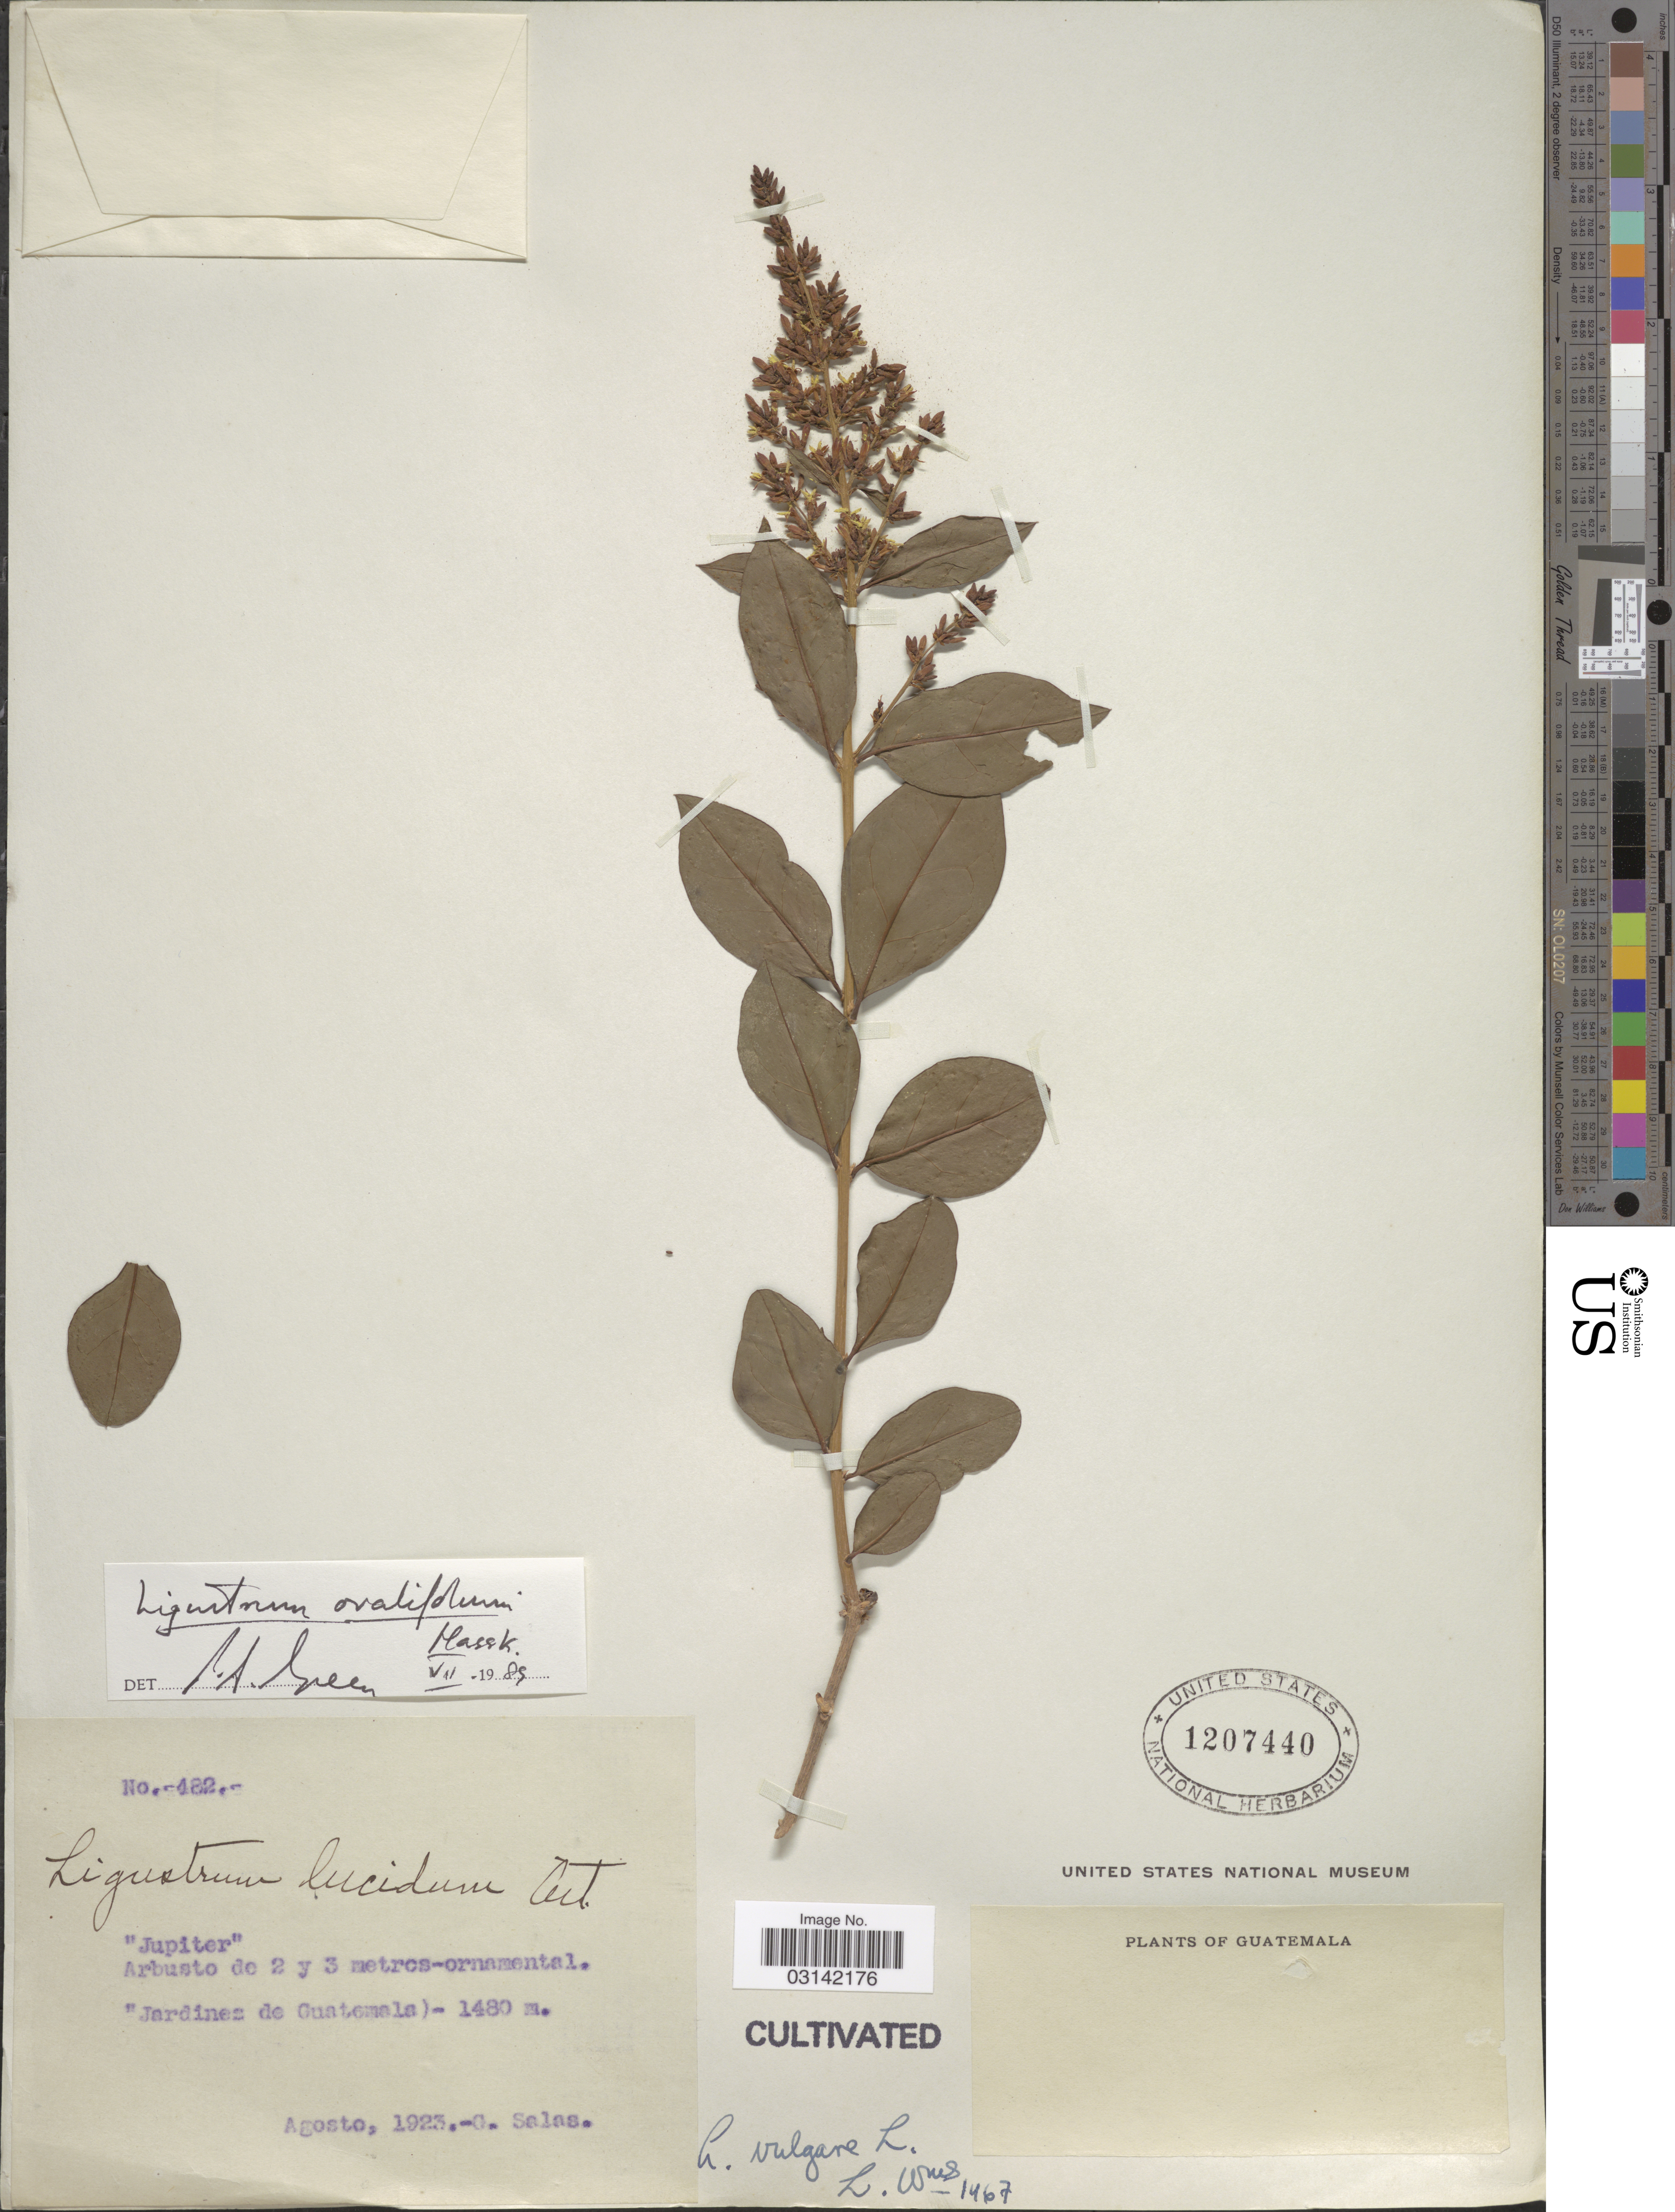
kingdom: Plantae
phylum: Tracheophyta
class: Magnoliopsida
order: Lamiales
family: Oleaceae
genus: Ligustrum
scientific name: Ligustrum ovalifolium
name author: Hassk.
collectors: G. Salas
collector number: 482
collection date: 1923-08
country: Guatemala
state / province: Guatemala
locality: Jardines de Guatemala.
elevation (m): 1480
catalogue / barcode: US 1207440